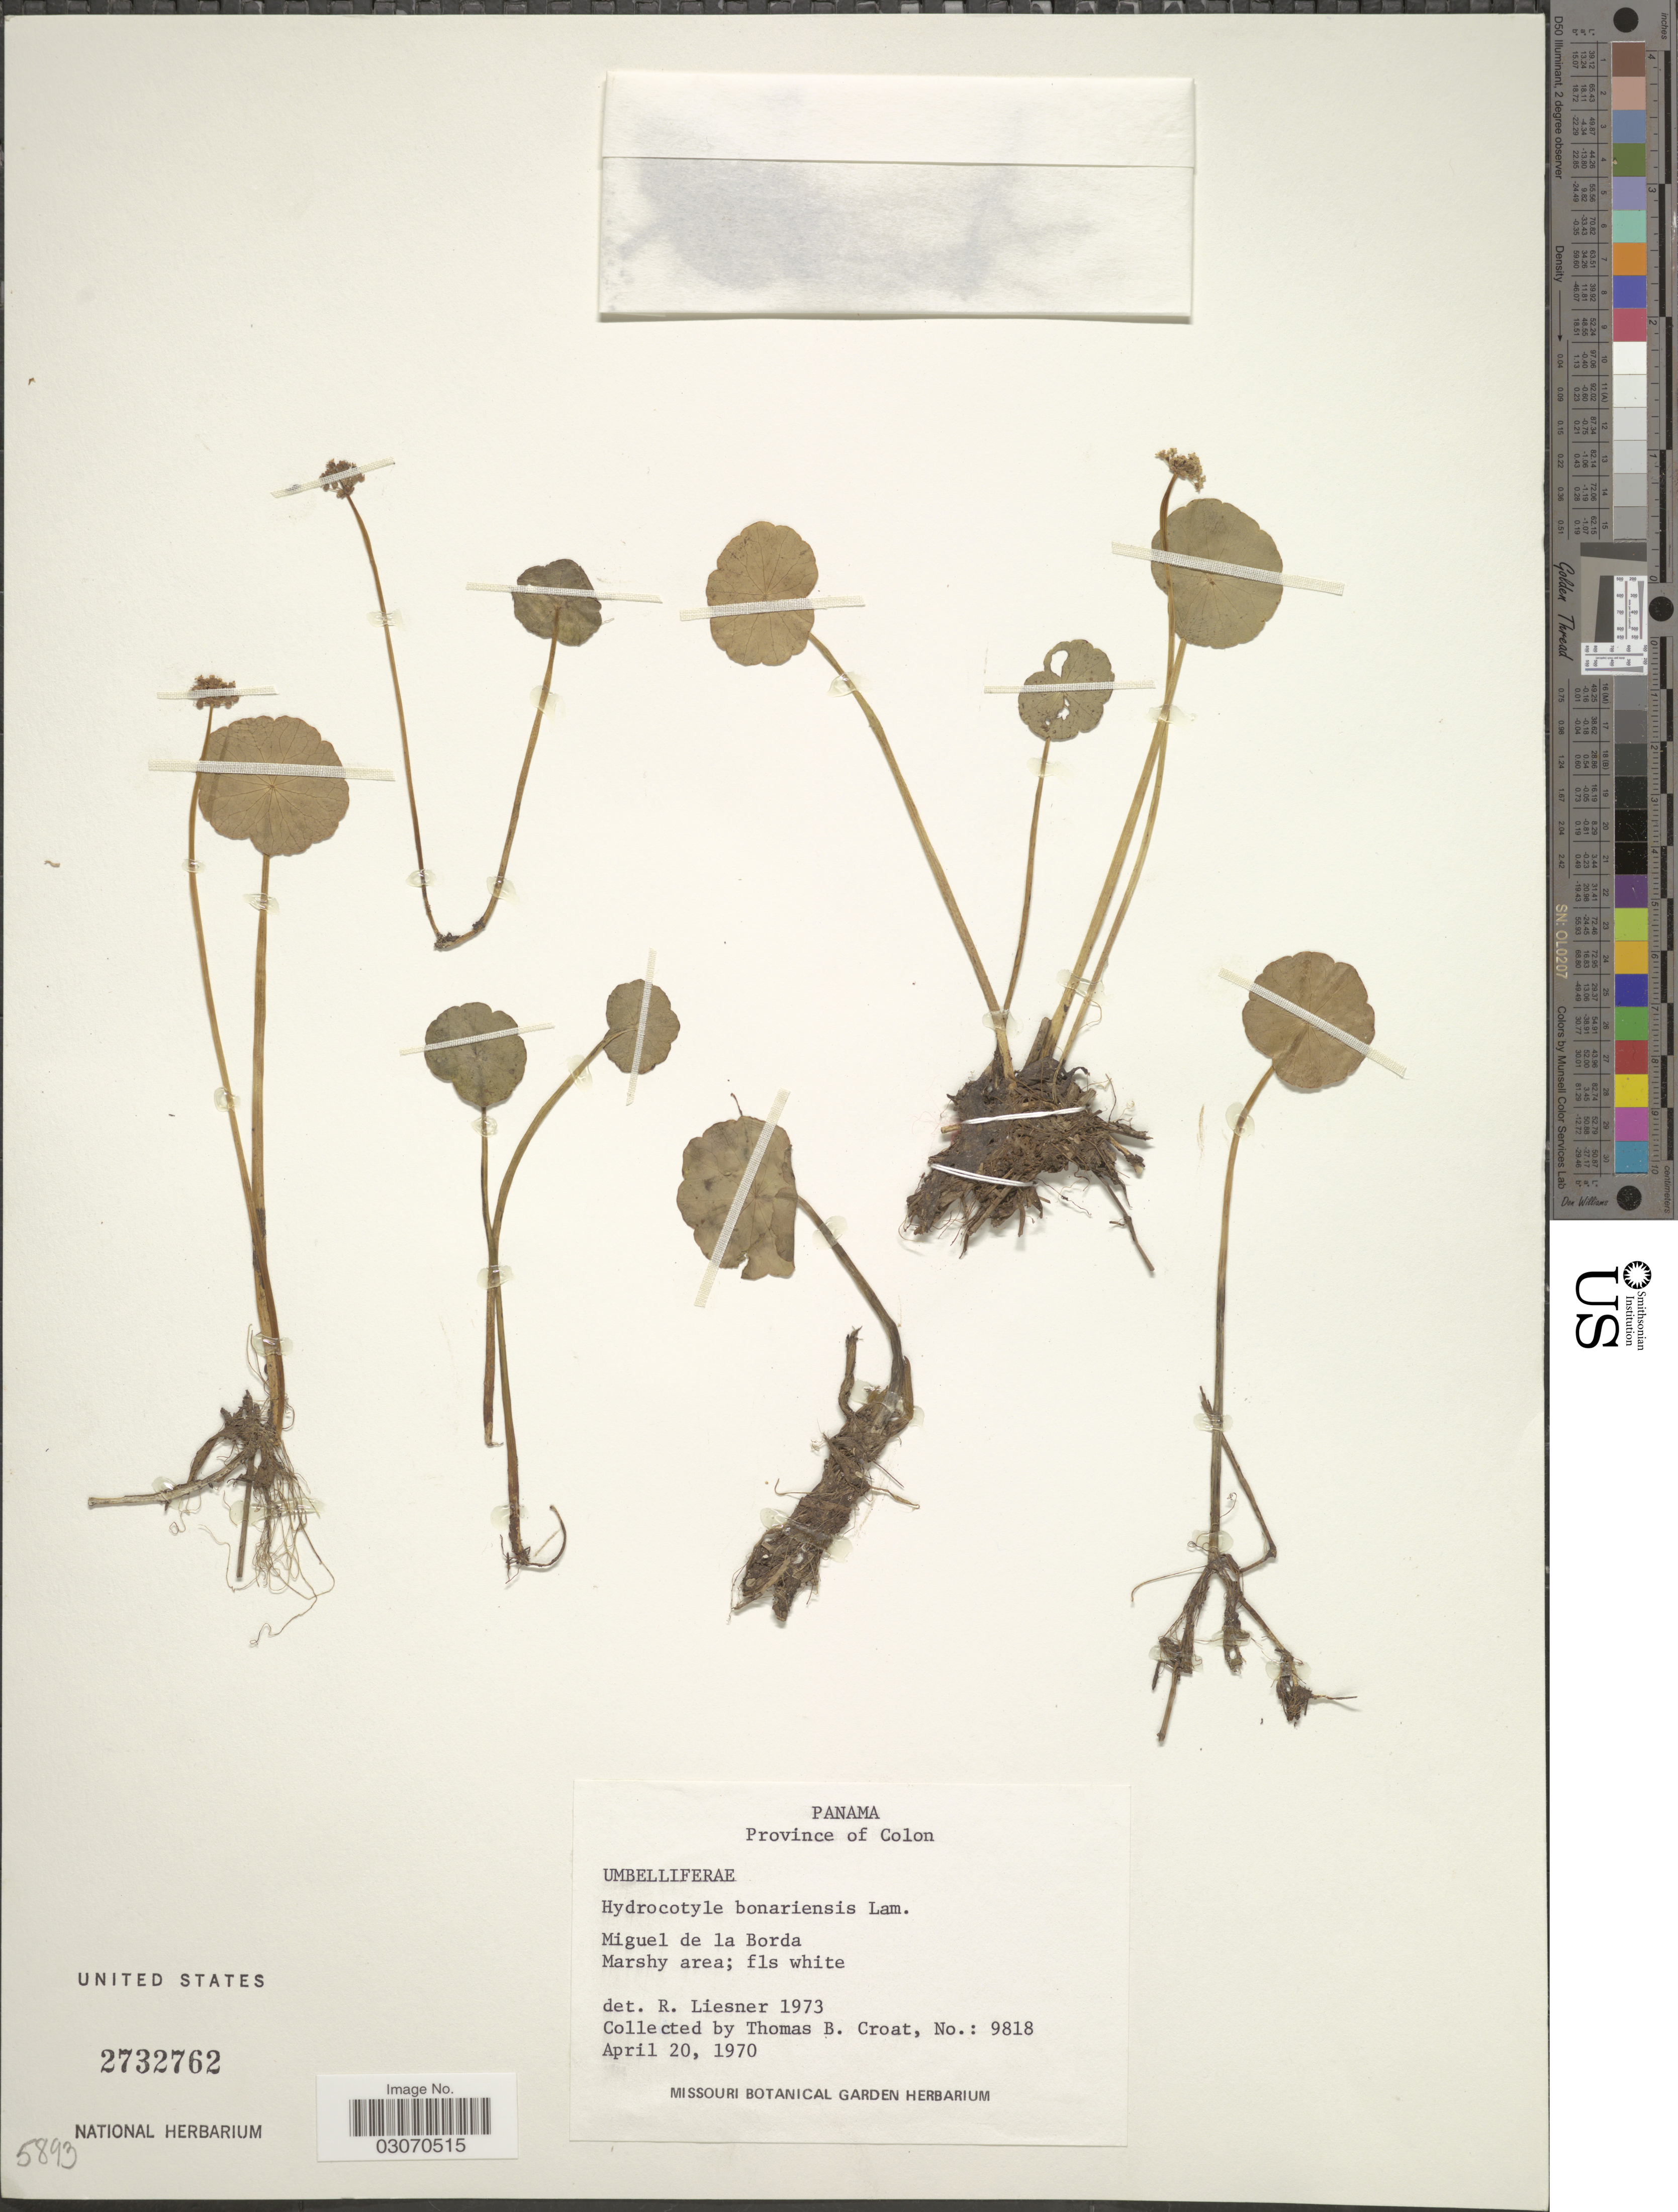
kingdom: Plantae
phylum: Tracheophyta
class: Magnoliopsida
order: Apiales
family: Araliaceae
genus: Hydrocotyle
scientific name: Hydrocotyle bonariensis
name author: Lam.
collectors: T. B. Croat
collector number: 9818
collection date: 1970-04-20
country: Panama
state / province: Colón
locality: Miguel de la Borda.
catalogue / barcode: US 2732762